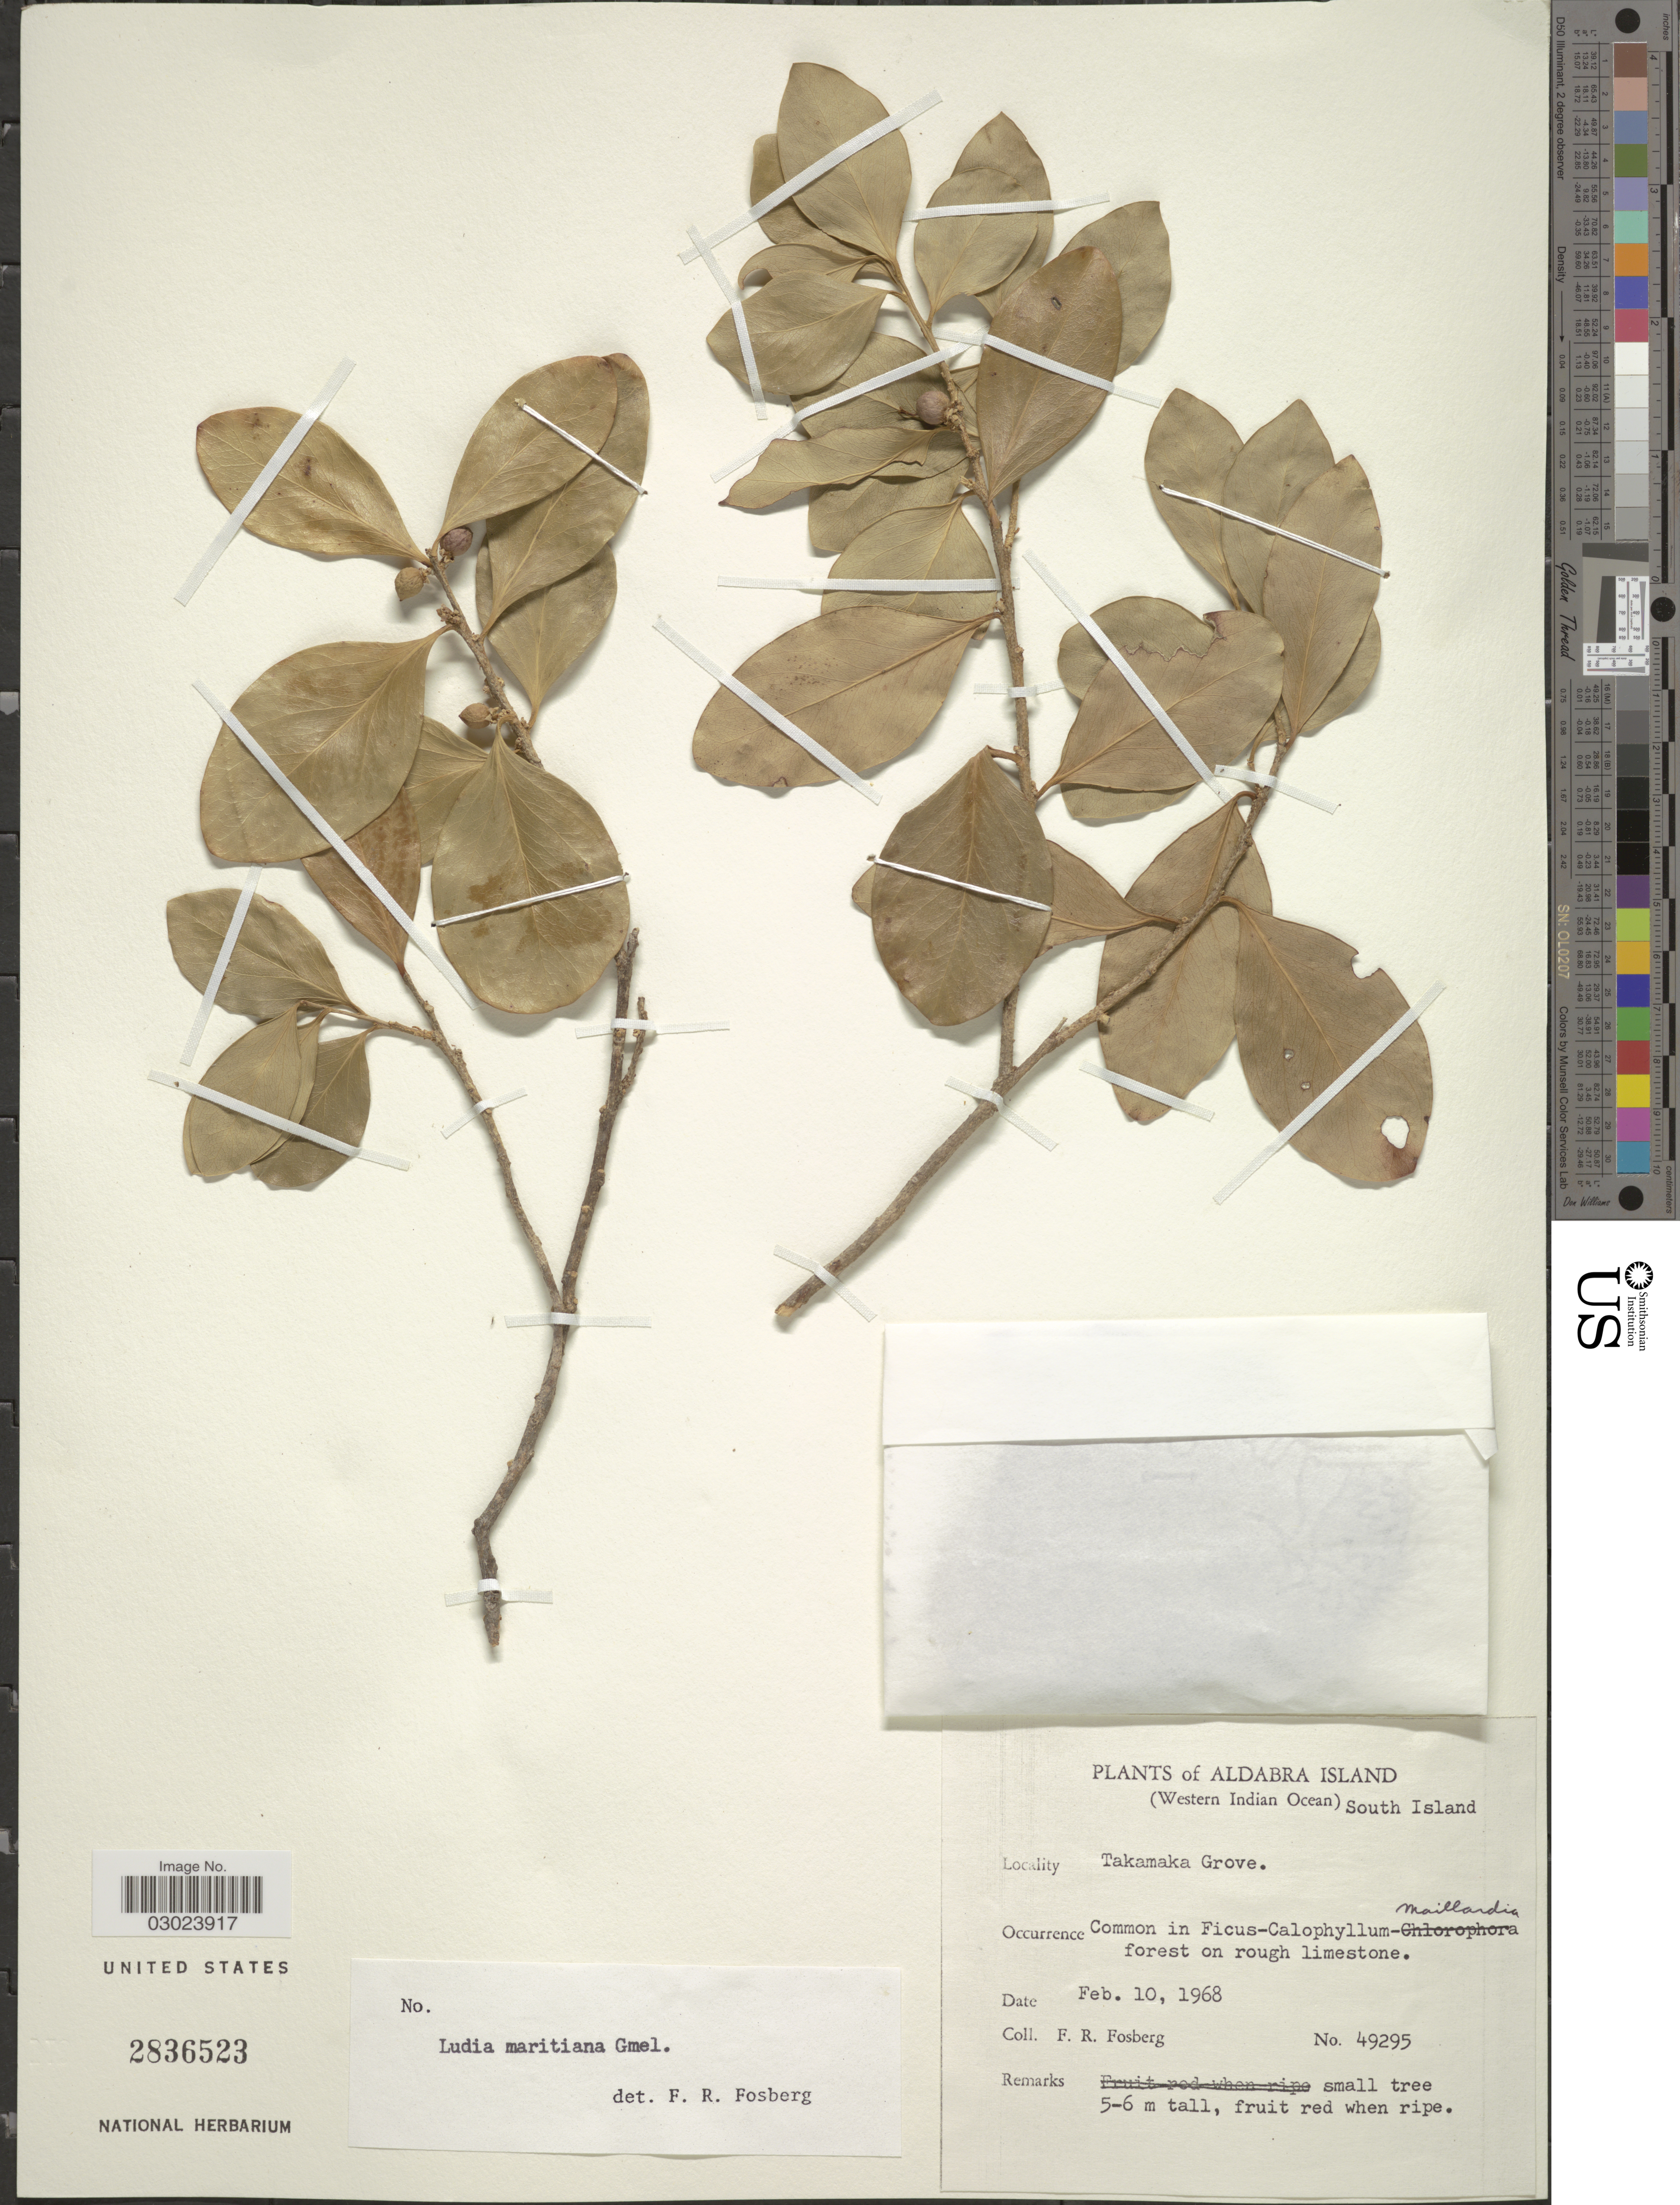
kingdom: Plantae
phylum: Tracheophyta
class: Magnoliopsida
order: Malpighiales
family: Salicaceae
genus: Ludia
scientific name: Ludia sessiliflora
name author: Lam.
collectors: F. R. Fosberg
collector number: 49295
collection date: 1968-02-10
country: Seychelles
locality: Aldabra Island (Western Indian Ocean) South Island. Takamaka Grove.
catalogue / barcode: US 2836523